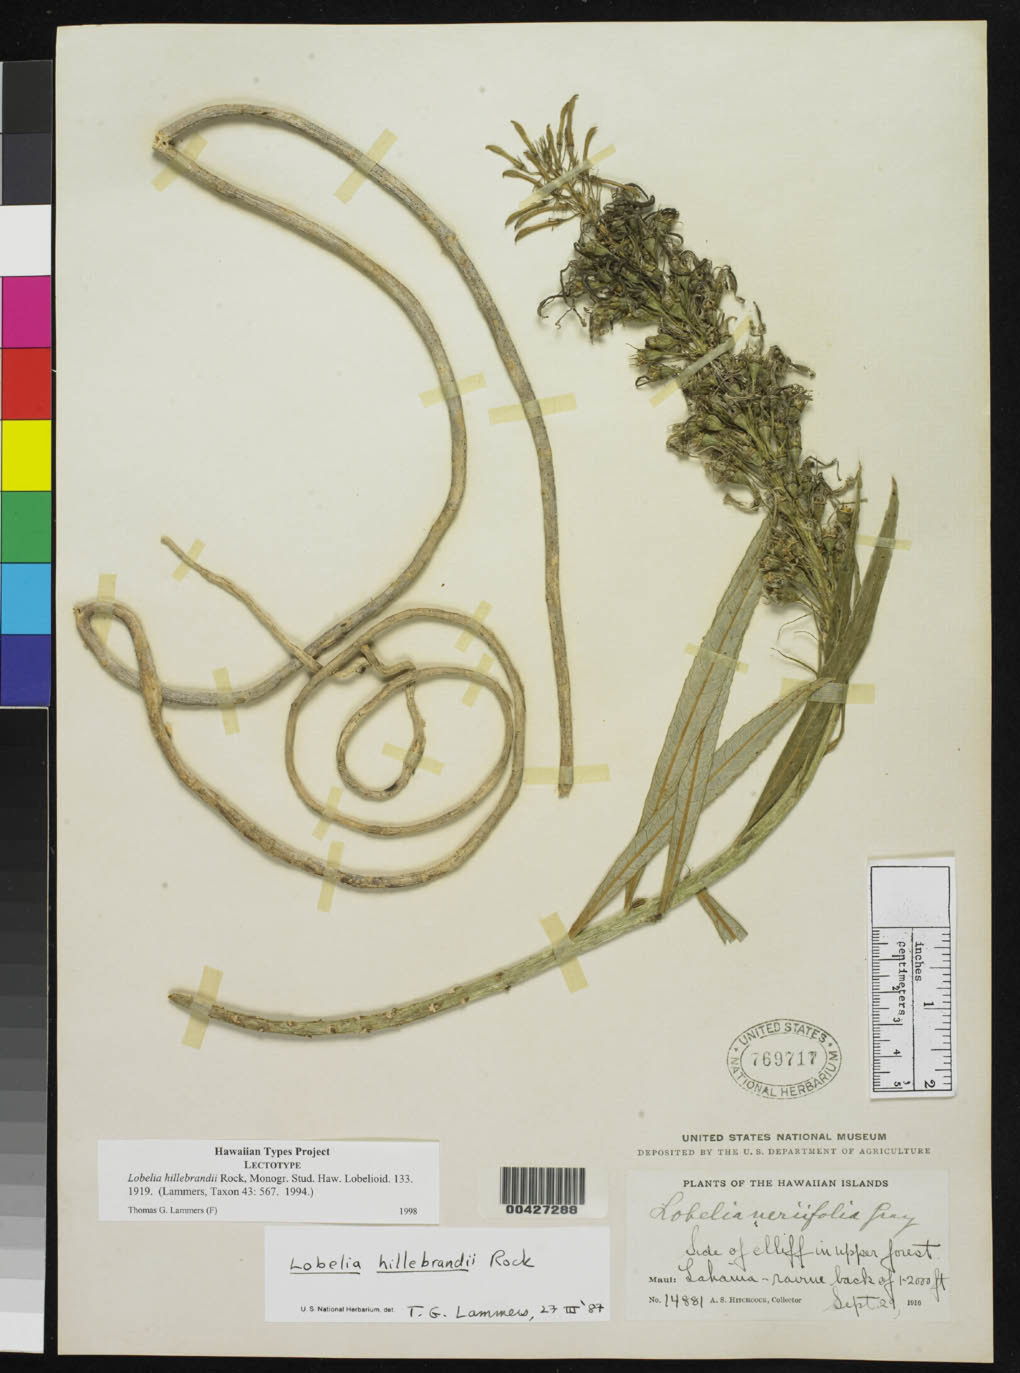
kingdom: Plantae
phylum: Tracheophyta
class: Magnoliopsida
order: Asterales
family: Campanulaceae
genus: Lobelia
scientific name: Lobelia hillebrandii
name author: Rock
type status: Lectotype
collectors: A. S. Hitchcock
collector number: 14881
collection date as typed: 29 Sep 1916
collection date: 1916-09-29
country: United States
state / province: Hawaii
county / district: Maui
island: Maui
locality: Lahama, side of cliffs in upper forest.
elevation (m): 305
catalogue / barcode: US 769717